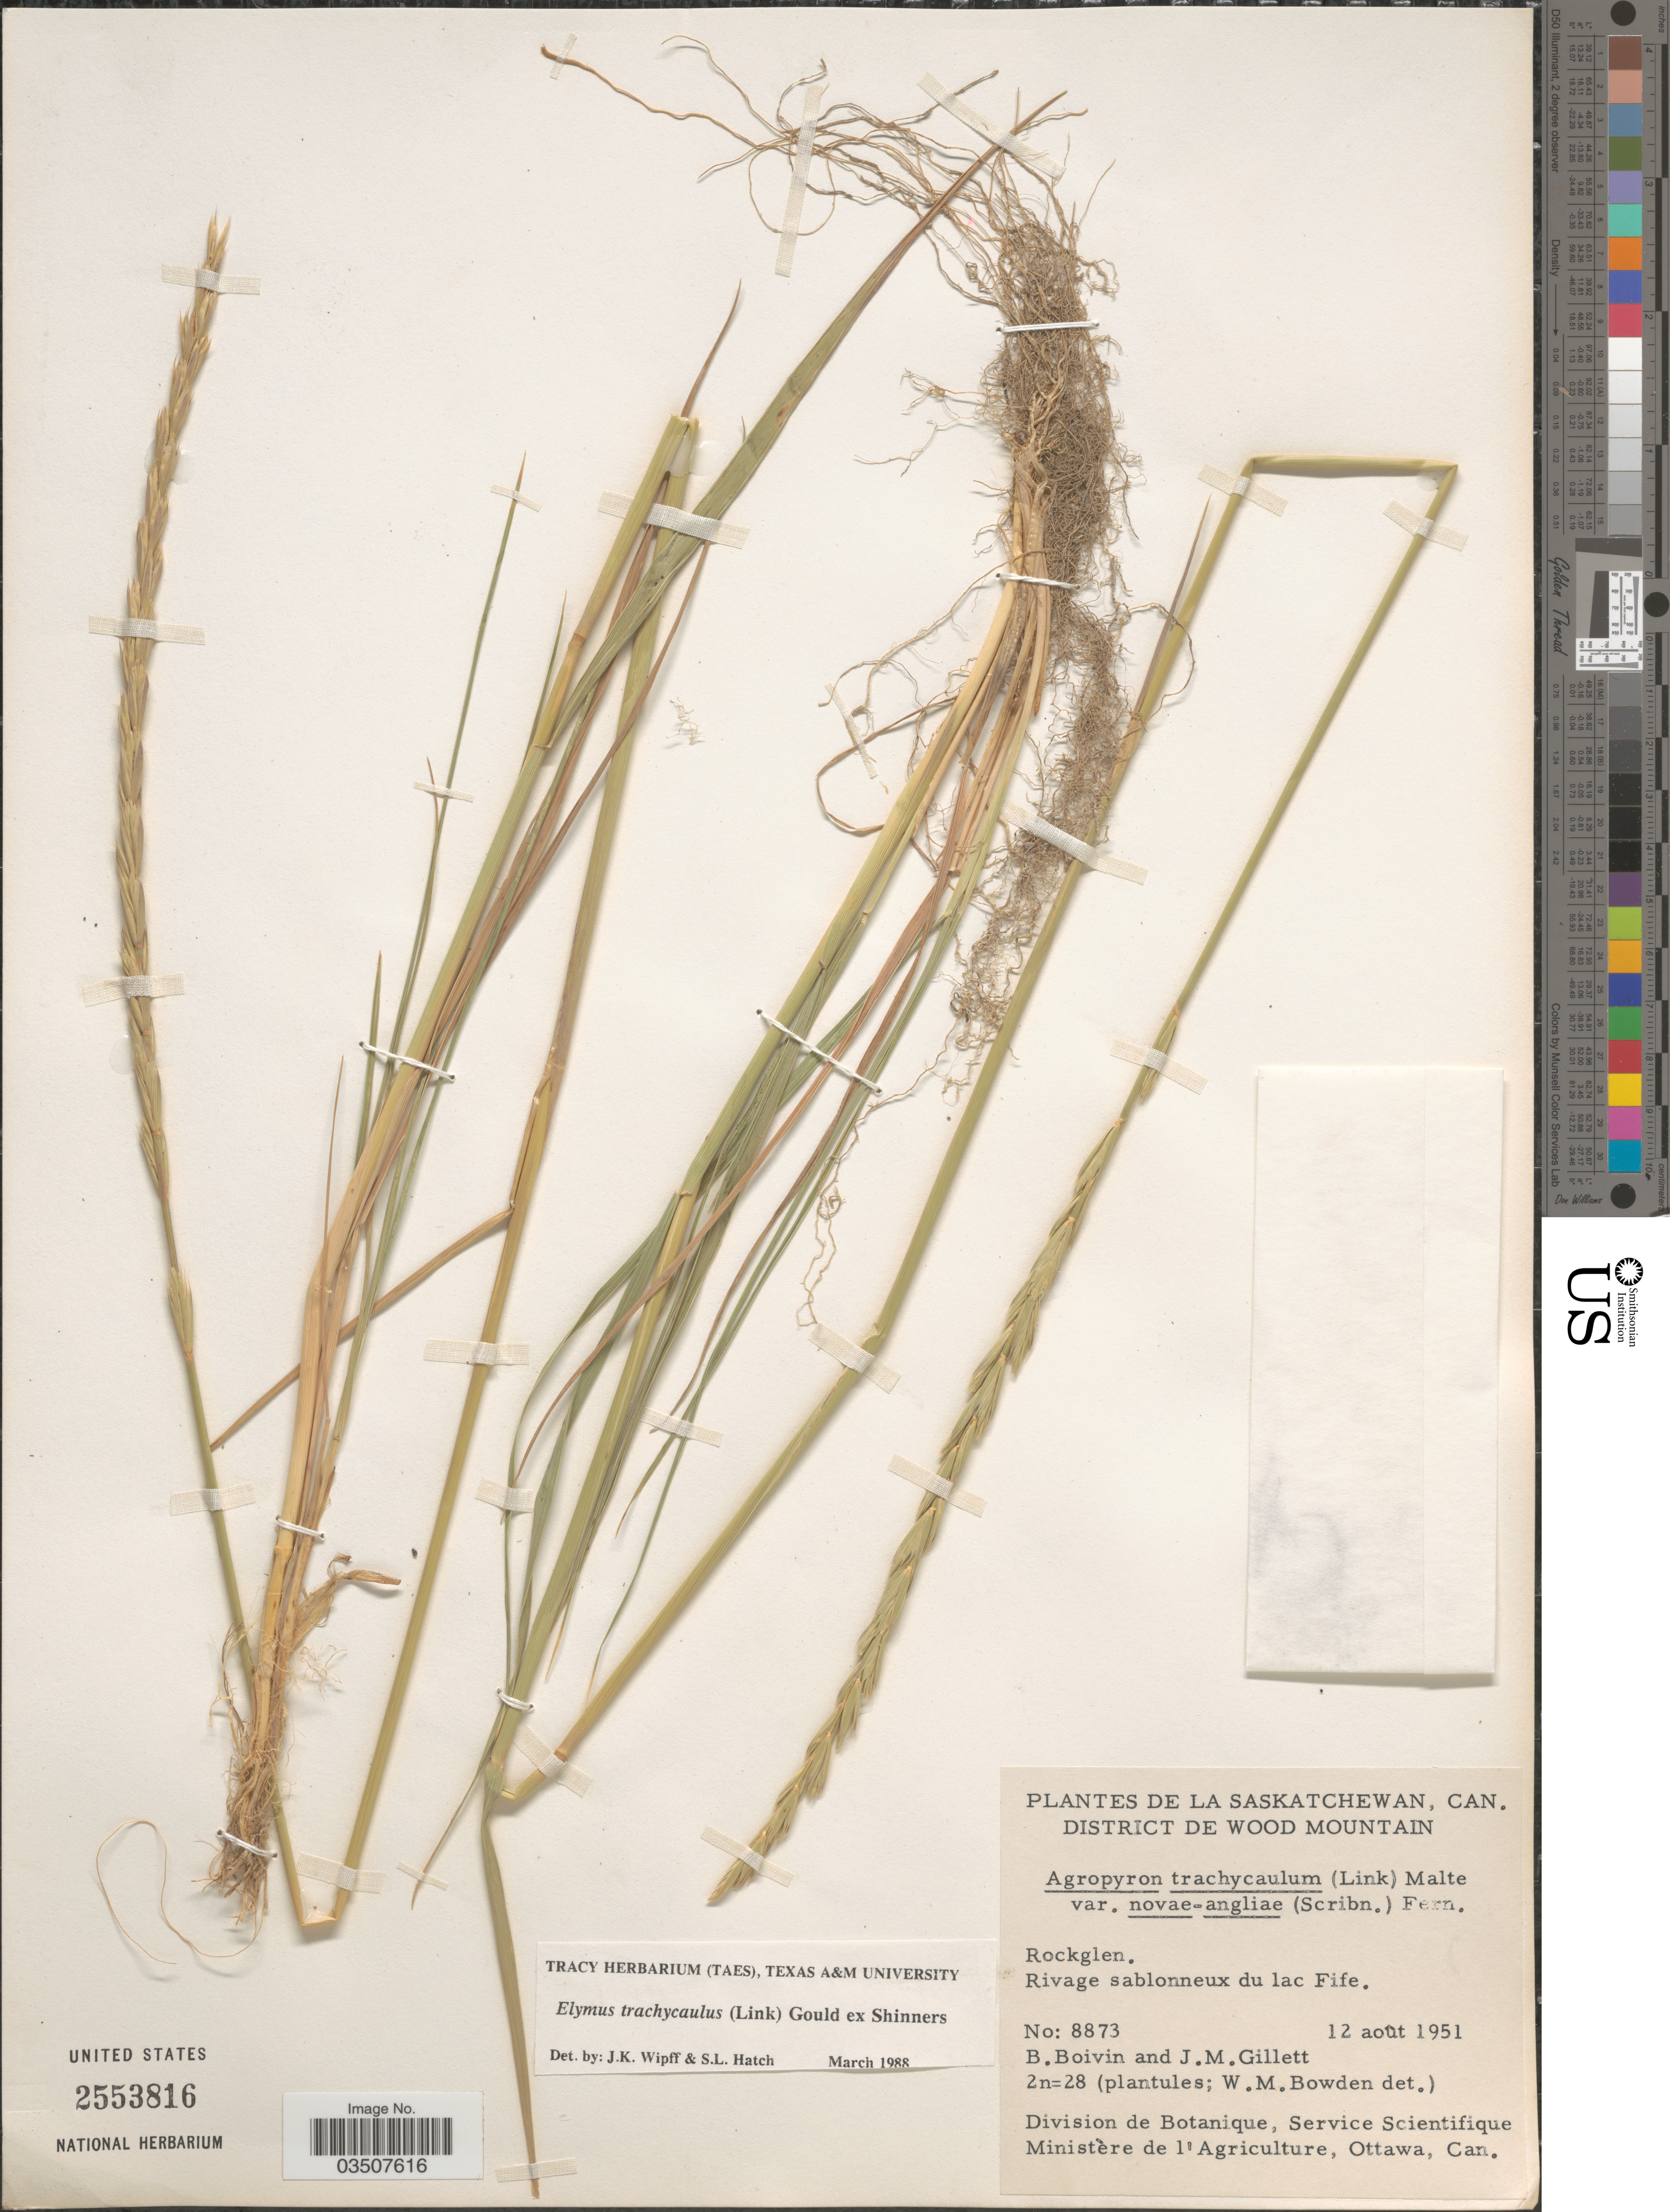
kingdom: Plantae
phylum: Tracheophyta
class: Liliopsida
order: Poales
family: Poaceae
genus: Elymus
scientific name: Elymus trachycaulus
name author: (Link) Gould ex Shinners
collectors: J. R. B. Boivin & J. M. Gillett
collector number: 8873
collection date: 1951-08-12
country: Canada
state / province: Saskatchewan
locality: District de Wood Mountain. Rockglen. Rivage sablonneux du lac Fife.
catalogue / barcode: US 2553816